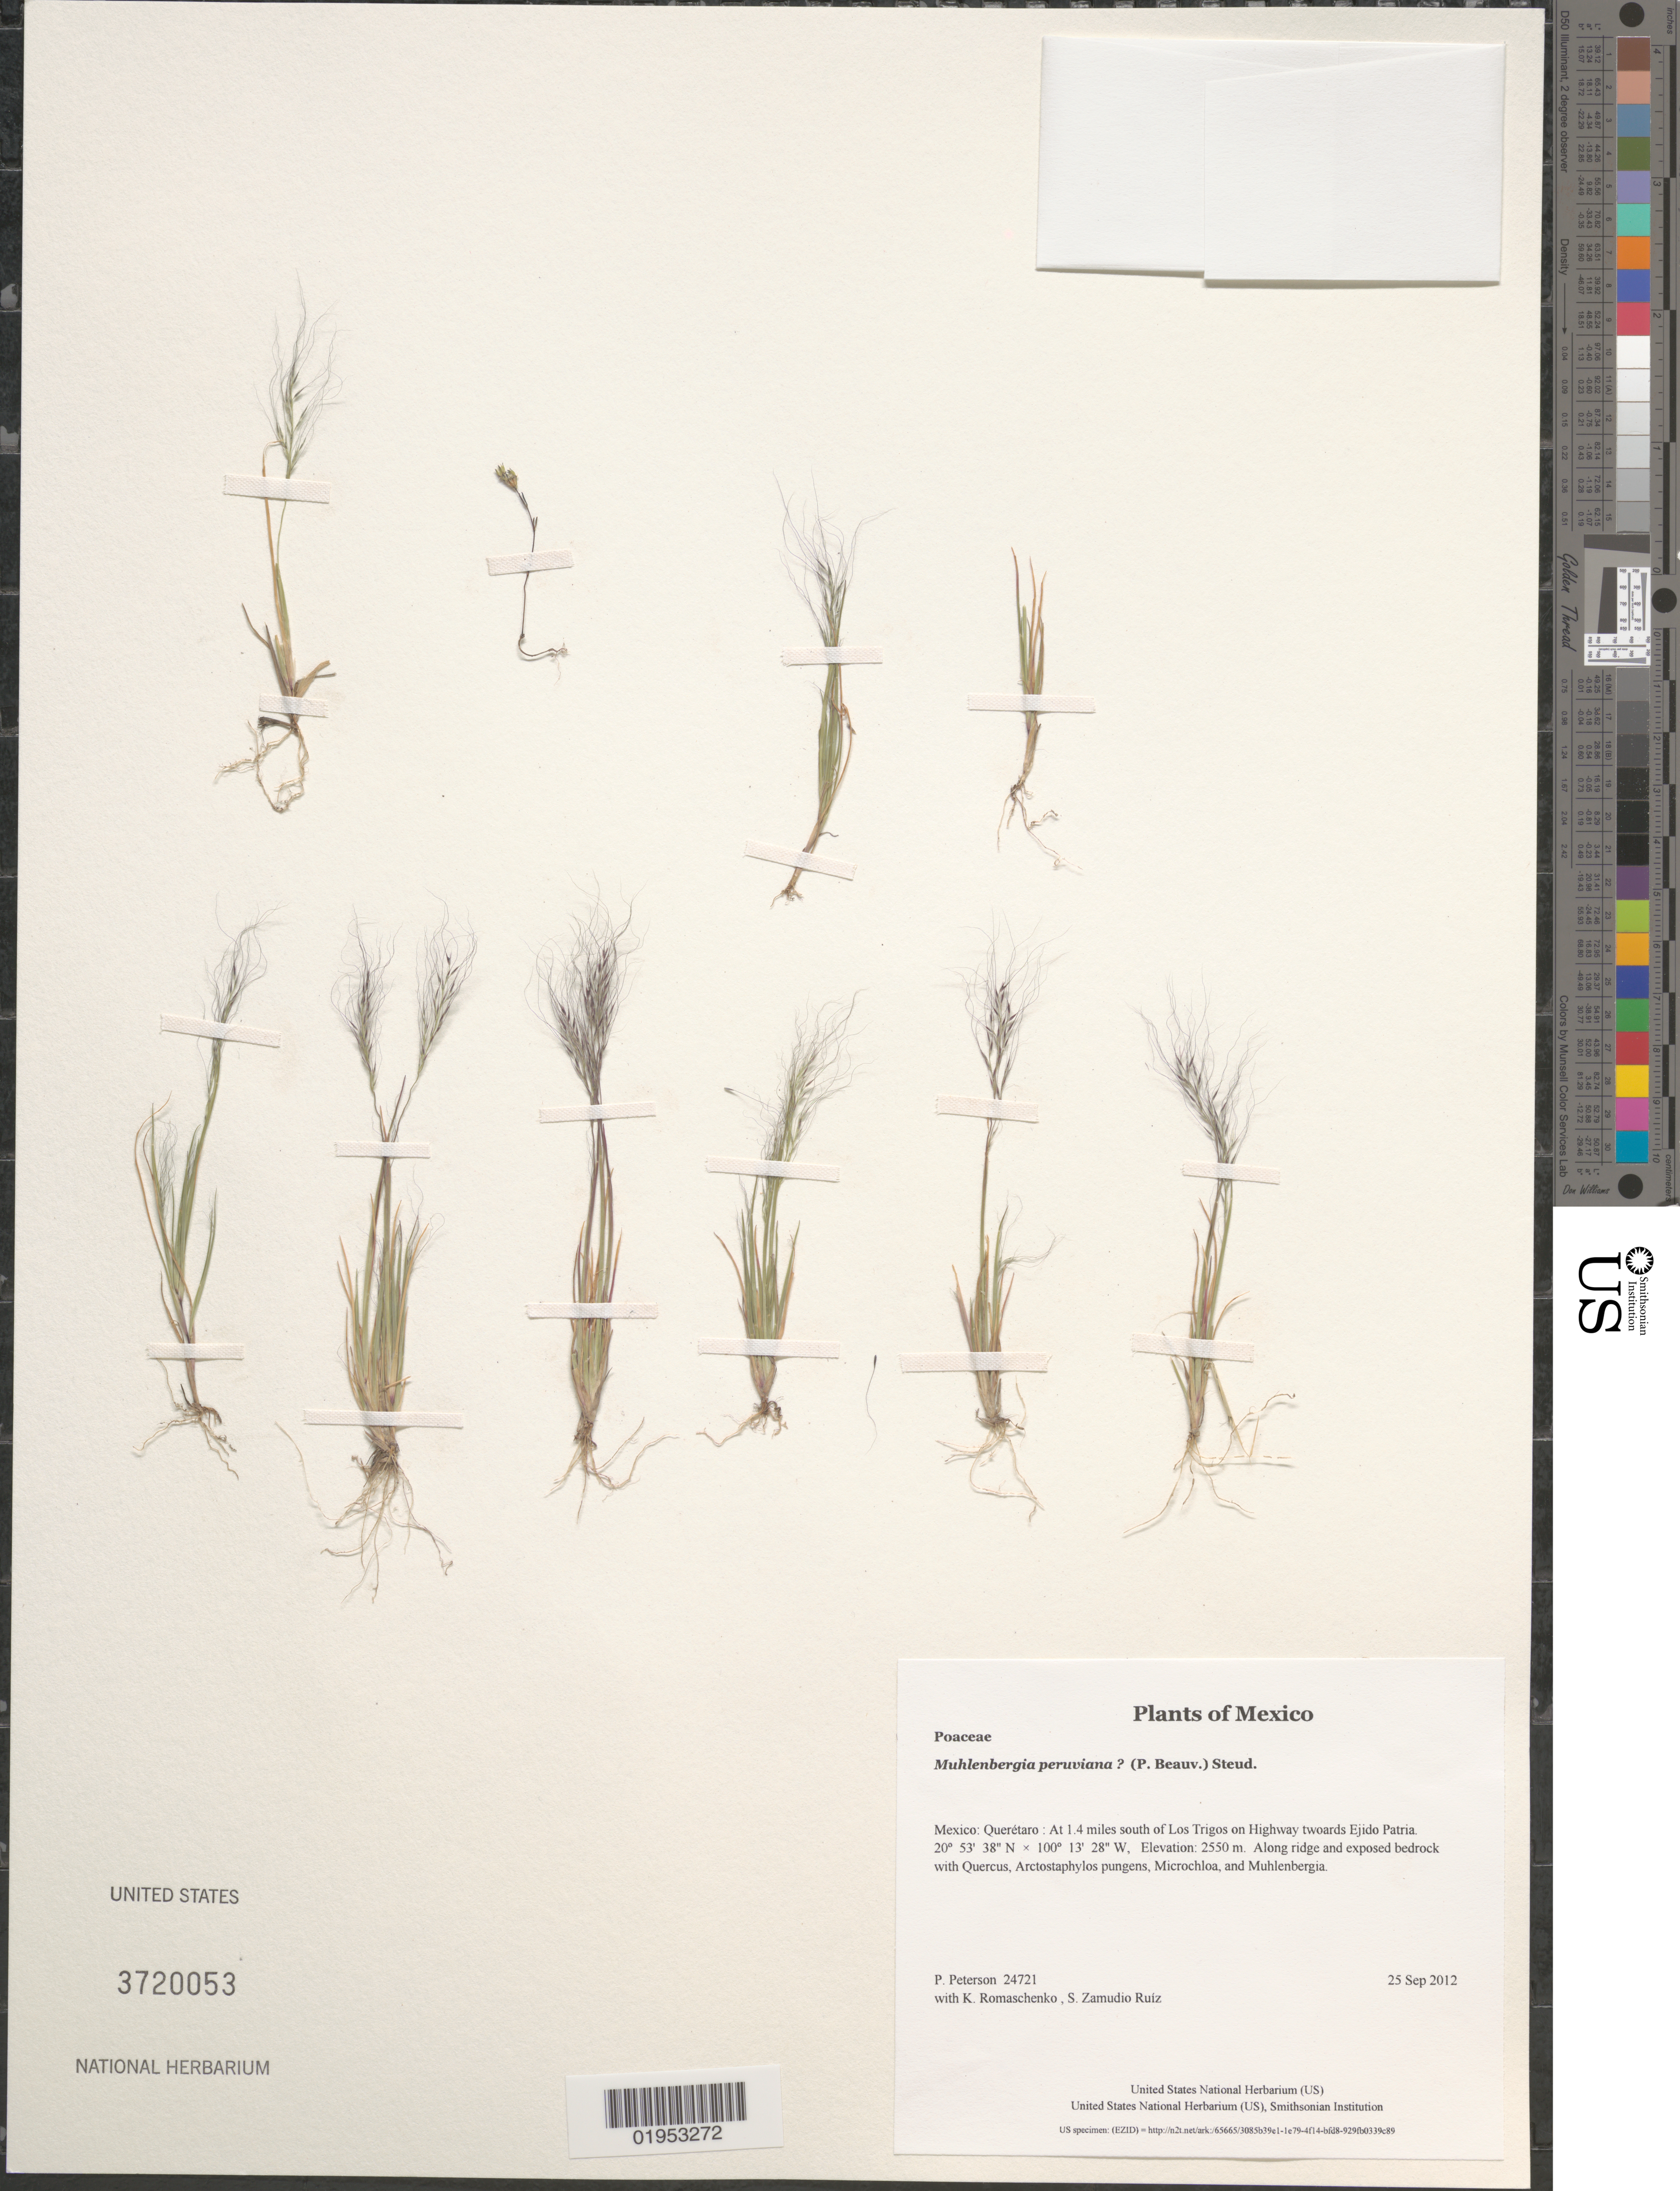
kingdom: Plantae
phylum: Tracheophyta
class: Liliopsida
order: Poales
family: Poaceae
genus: Muhlenbergia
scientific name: Muhlenbergia peruviana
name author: (P. Beauv.) Steud.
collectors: P. M. Peterson, K. Romaschenko & S. Zamudio Ruíz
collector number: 24721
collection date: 2012-09-25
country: Mexico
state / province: Querétaro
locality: At 1.4 miles south of Los Trigos on Highway towards Ejido Patria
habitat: Along ridge and exposed bedrock with Quercus, Arctostaphylos pungens, Microchloa, and Muhlenbergia.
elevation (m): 2550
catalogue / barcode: US 3720053